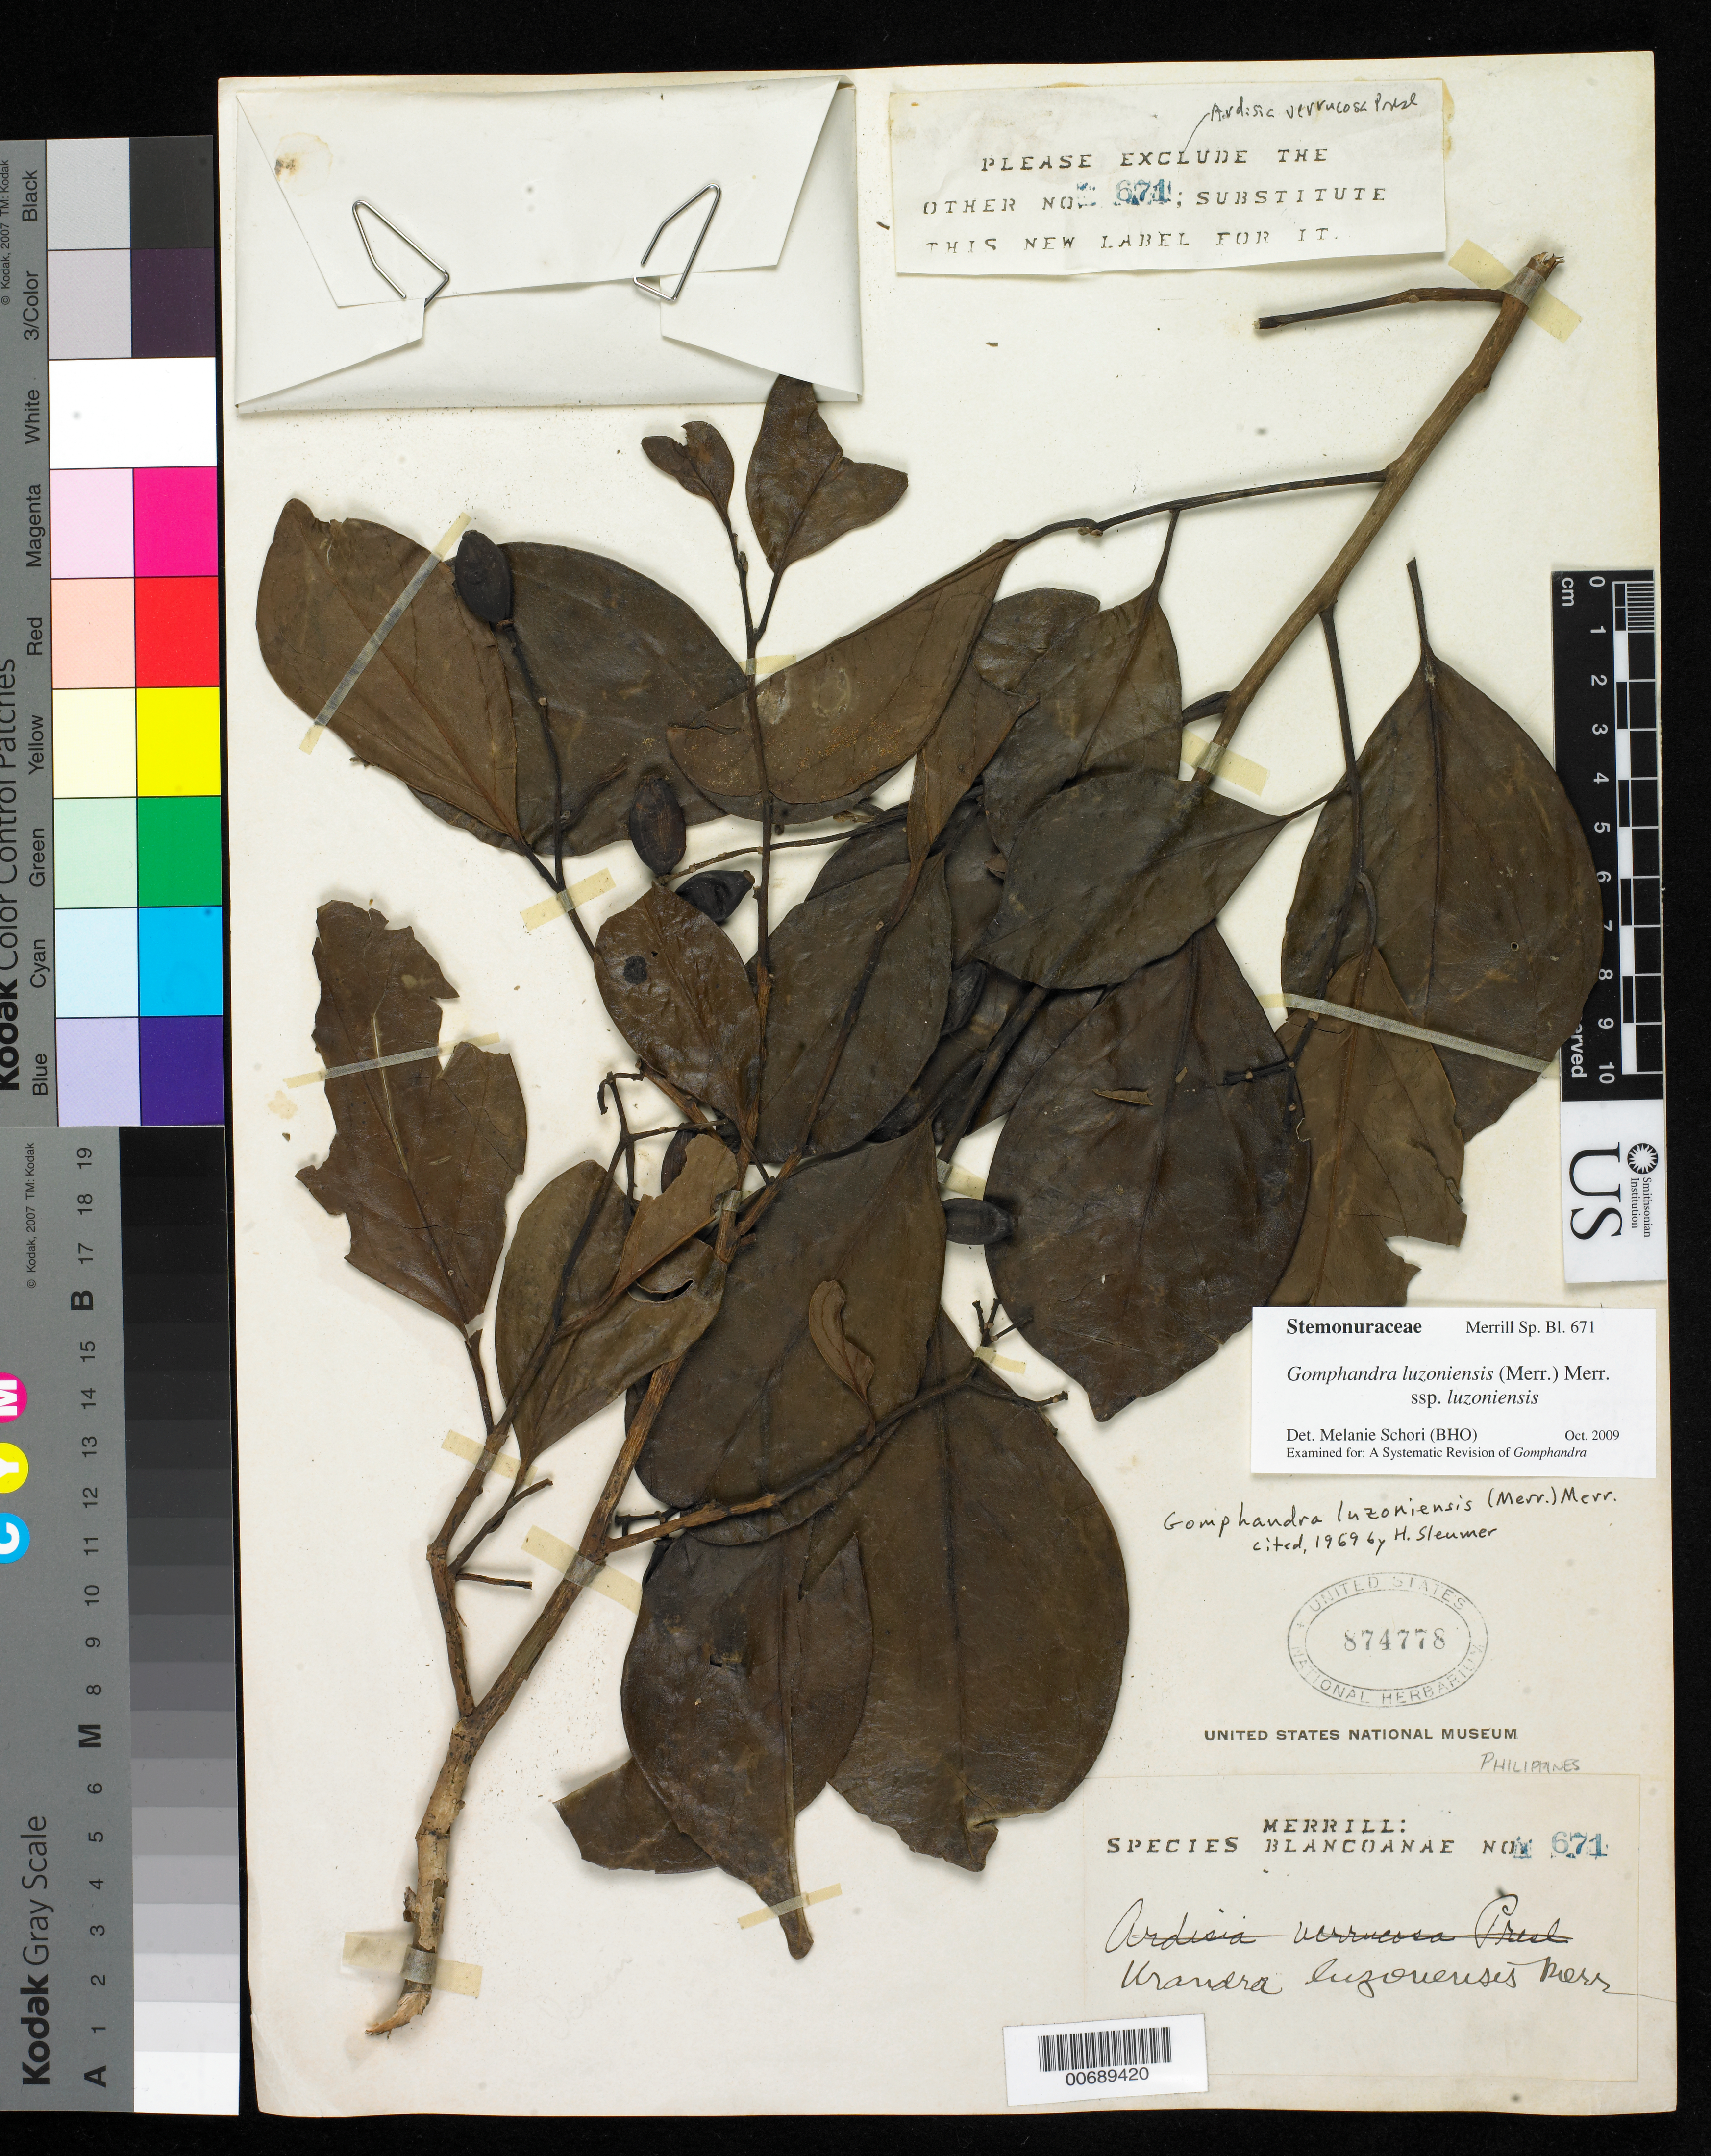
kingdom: Plantae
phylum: Tracheophyta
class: Magnoliopsida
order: Cardiopteridales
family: Stemonuraceae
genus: Gomphandra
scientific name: Gomphandra luzoniensis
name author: (Merr.) Merr.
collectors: E. D. Merrill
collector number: Sp. Blancoan. 0671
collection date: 1917-03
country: Philippines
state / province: Ilocos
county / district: Ilocos Norte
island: Luzon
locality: Burgos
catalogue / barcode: US 874778